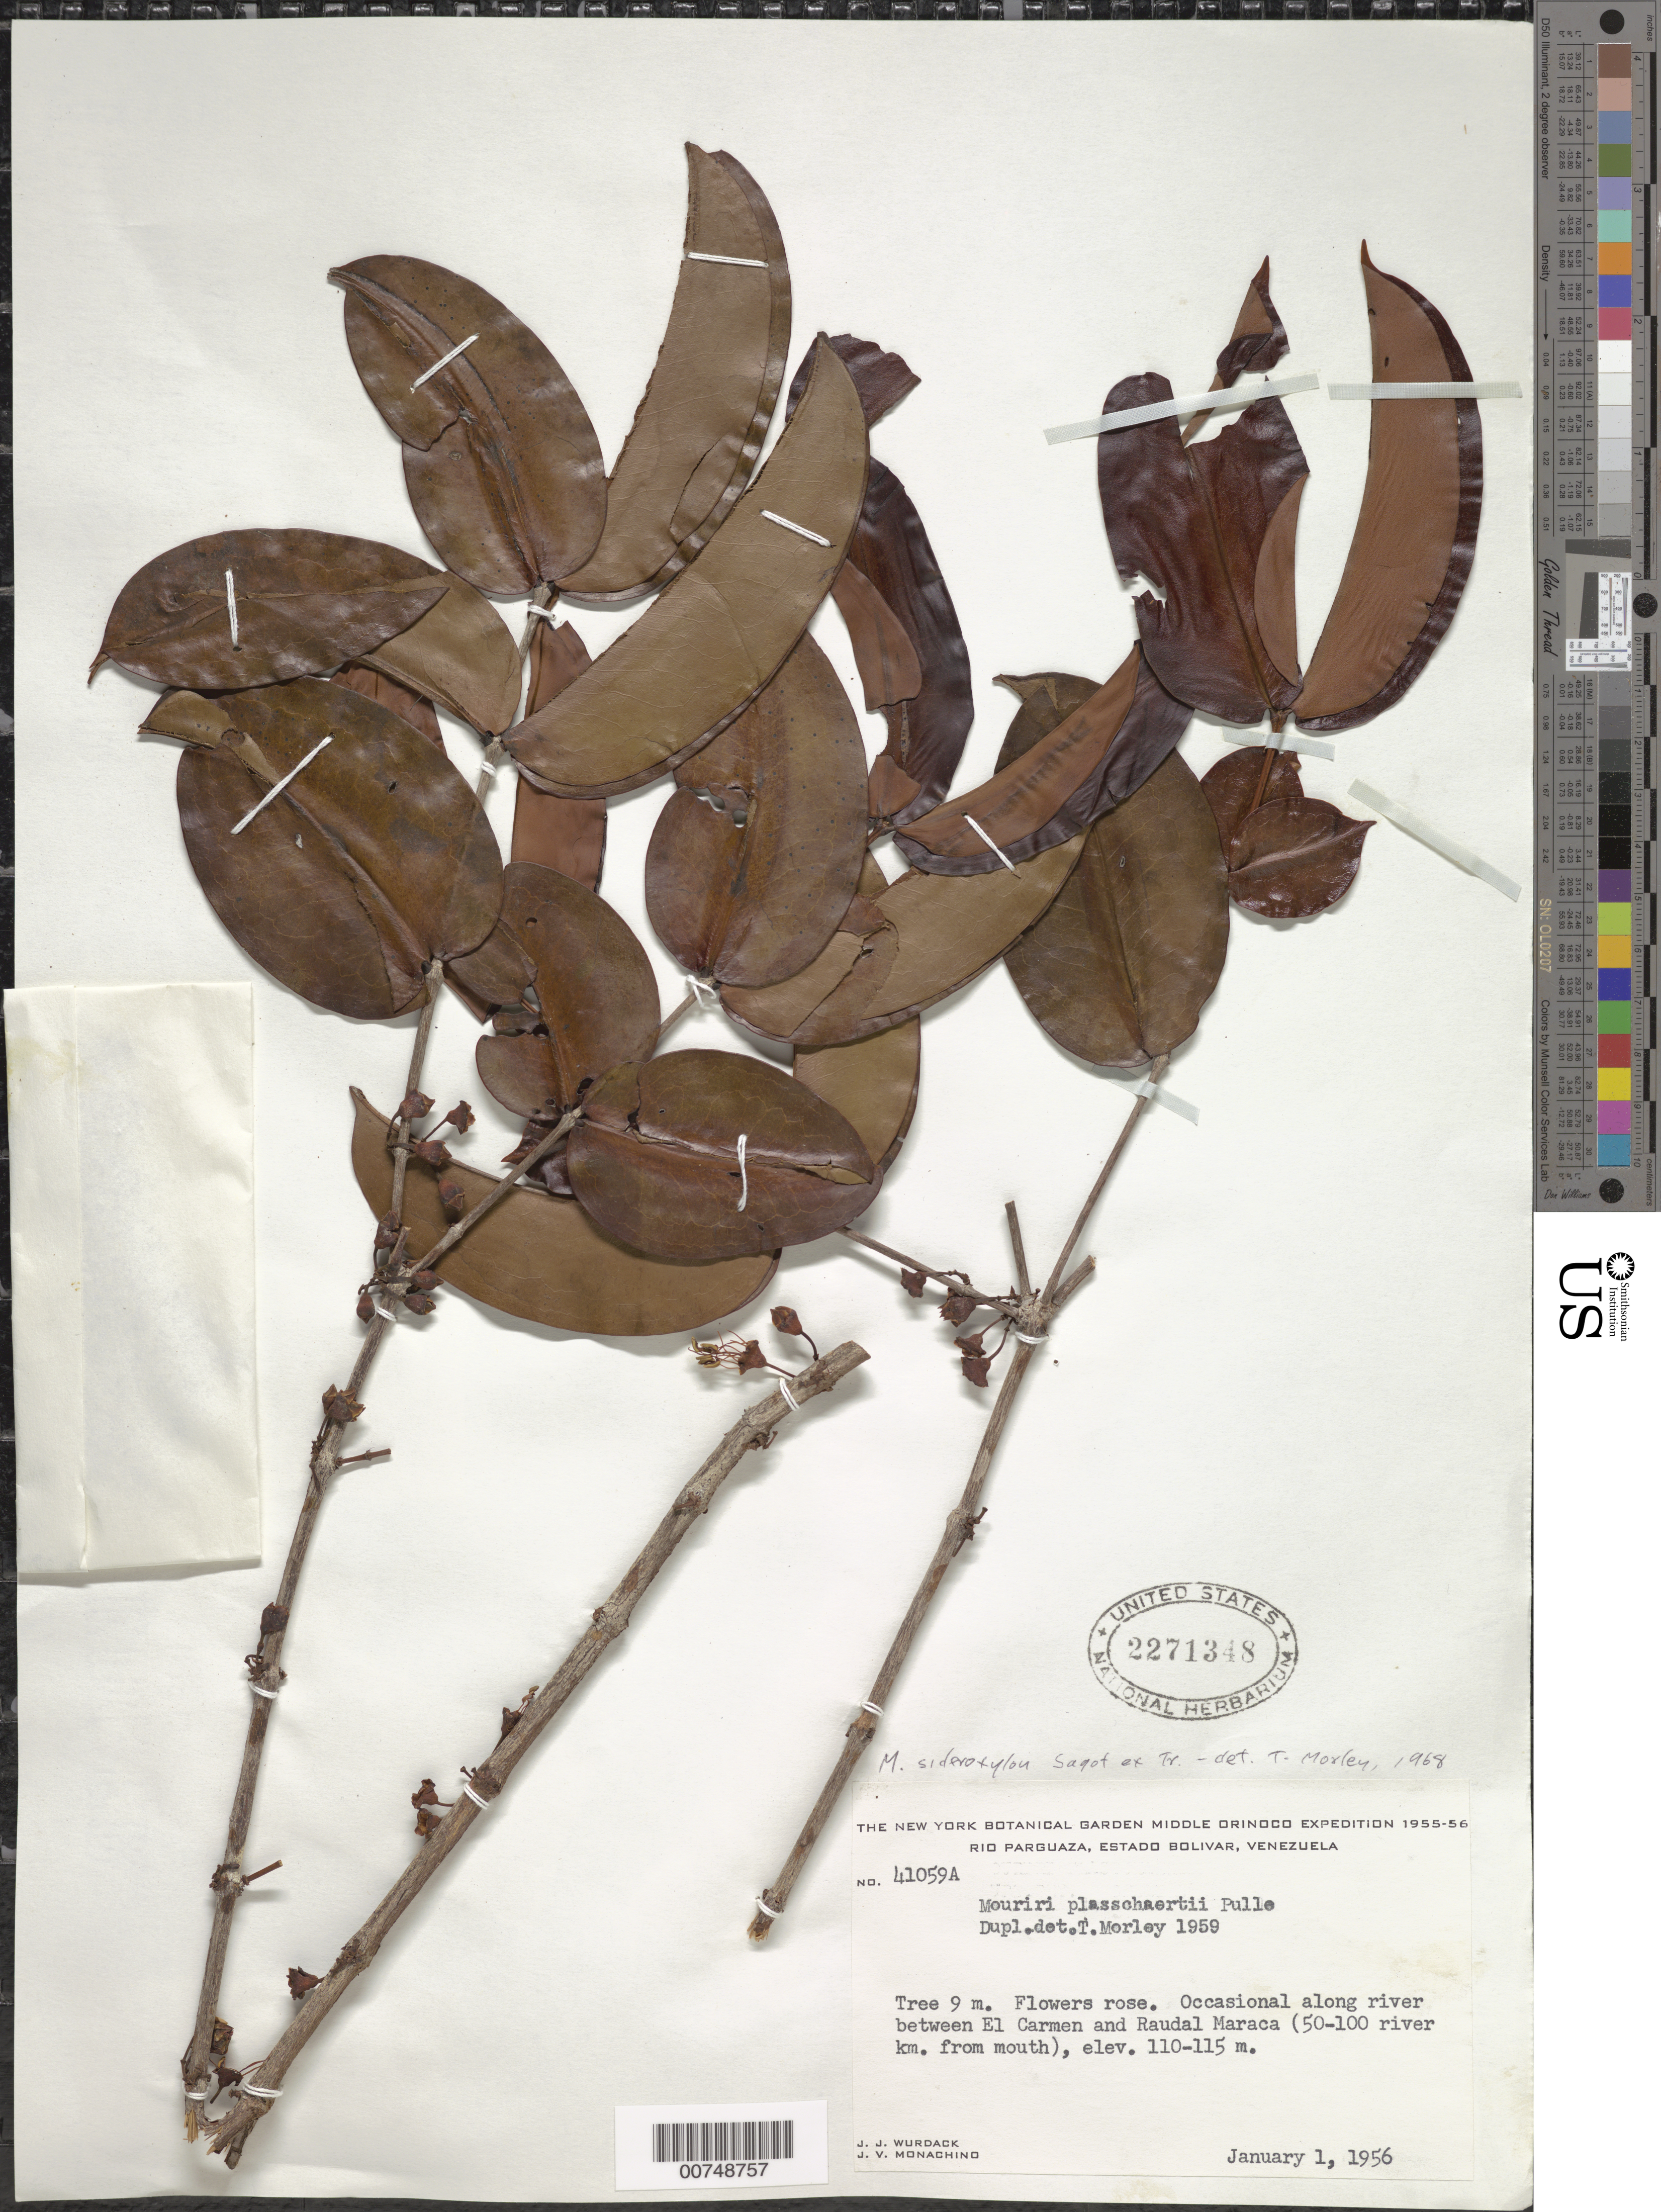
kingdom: Plantae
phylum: Tracheophyta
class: Magnoliopsida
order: Myrtales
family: Melastomataceae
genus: Mouriri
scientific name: Mouriri sideroxylon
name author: Sagot ex Triana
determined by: Morley, T.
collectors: J. J. Wurdack & J. V. Monachino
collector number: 41059 A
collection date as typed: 1-Jan-56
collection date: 1956-01-01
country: Venezuela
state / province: Bolívar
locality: Río Parguaza, between El Carmen and Raudal Maraca, 50-100 km from river mouth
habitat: Along river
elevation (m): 110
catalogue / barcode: US 2271348